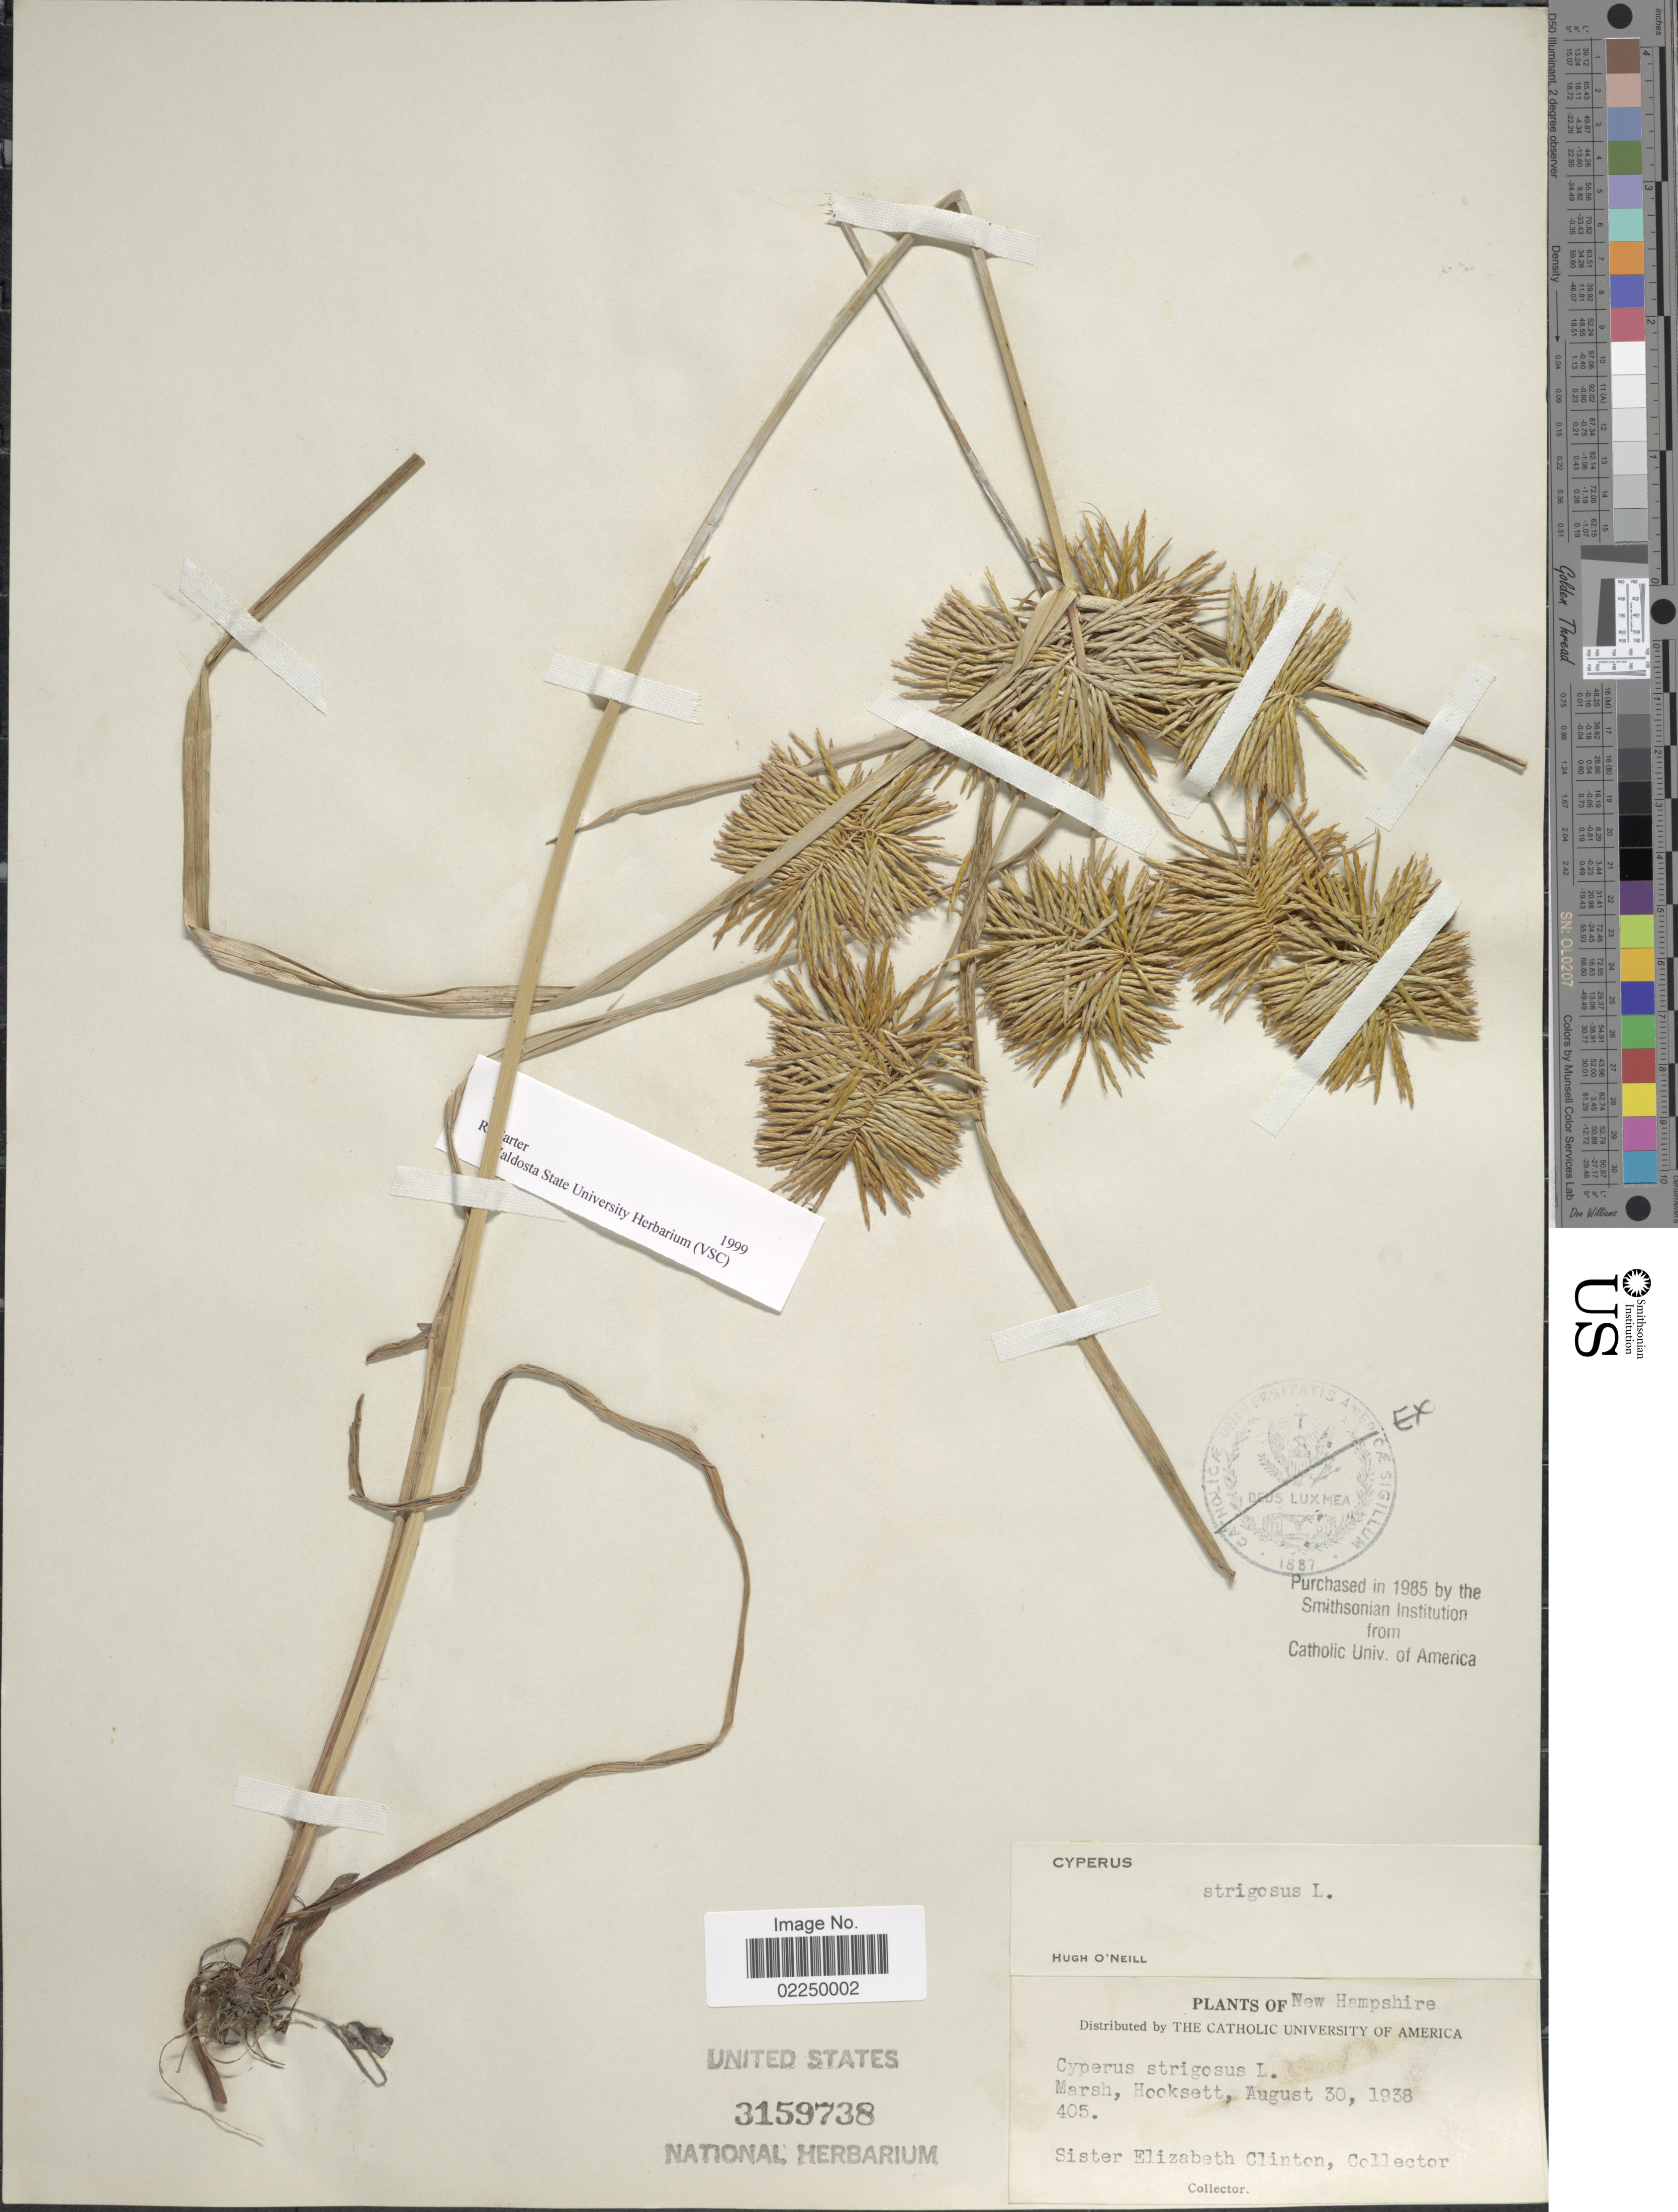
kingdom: Plantae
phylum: Tracheophyta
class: Liliopsida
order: Poales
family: Cyperaceae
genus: Cyperus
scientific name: Cyperus strigosus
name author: L.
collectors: E. Clinton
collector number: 405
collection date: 1938-08-30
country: United States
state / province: New Hampshire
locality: Marsh, Hooksett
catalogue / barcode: US 3159738